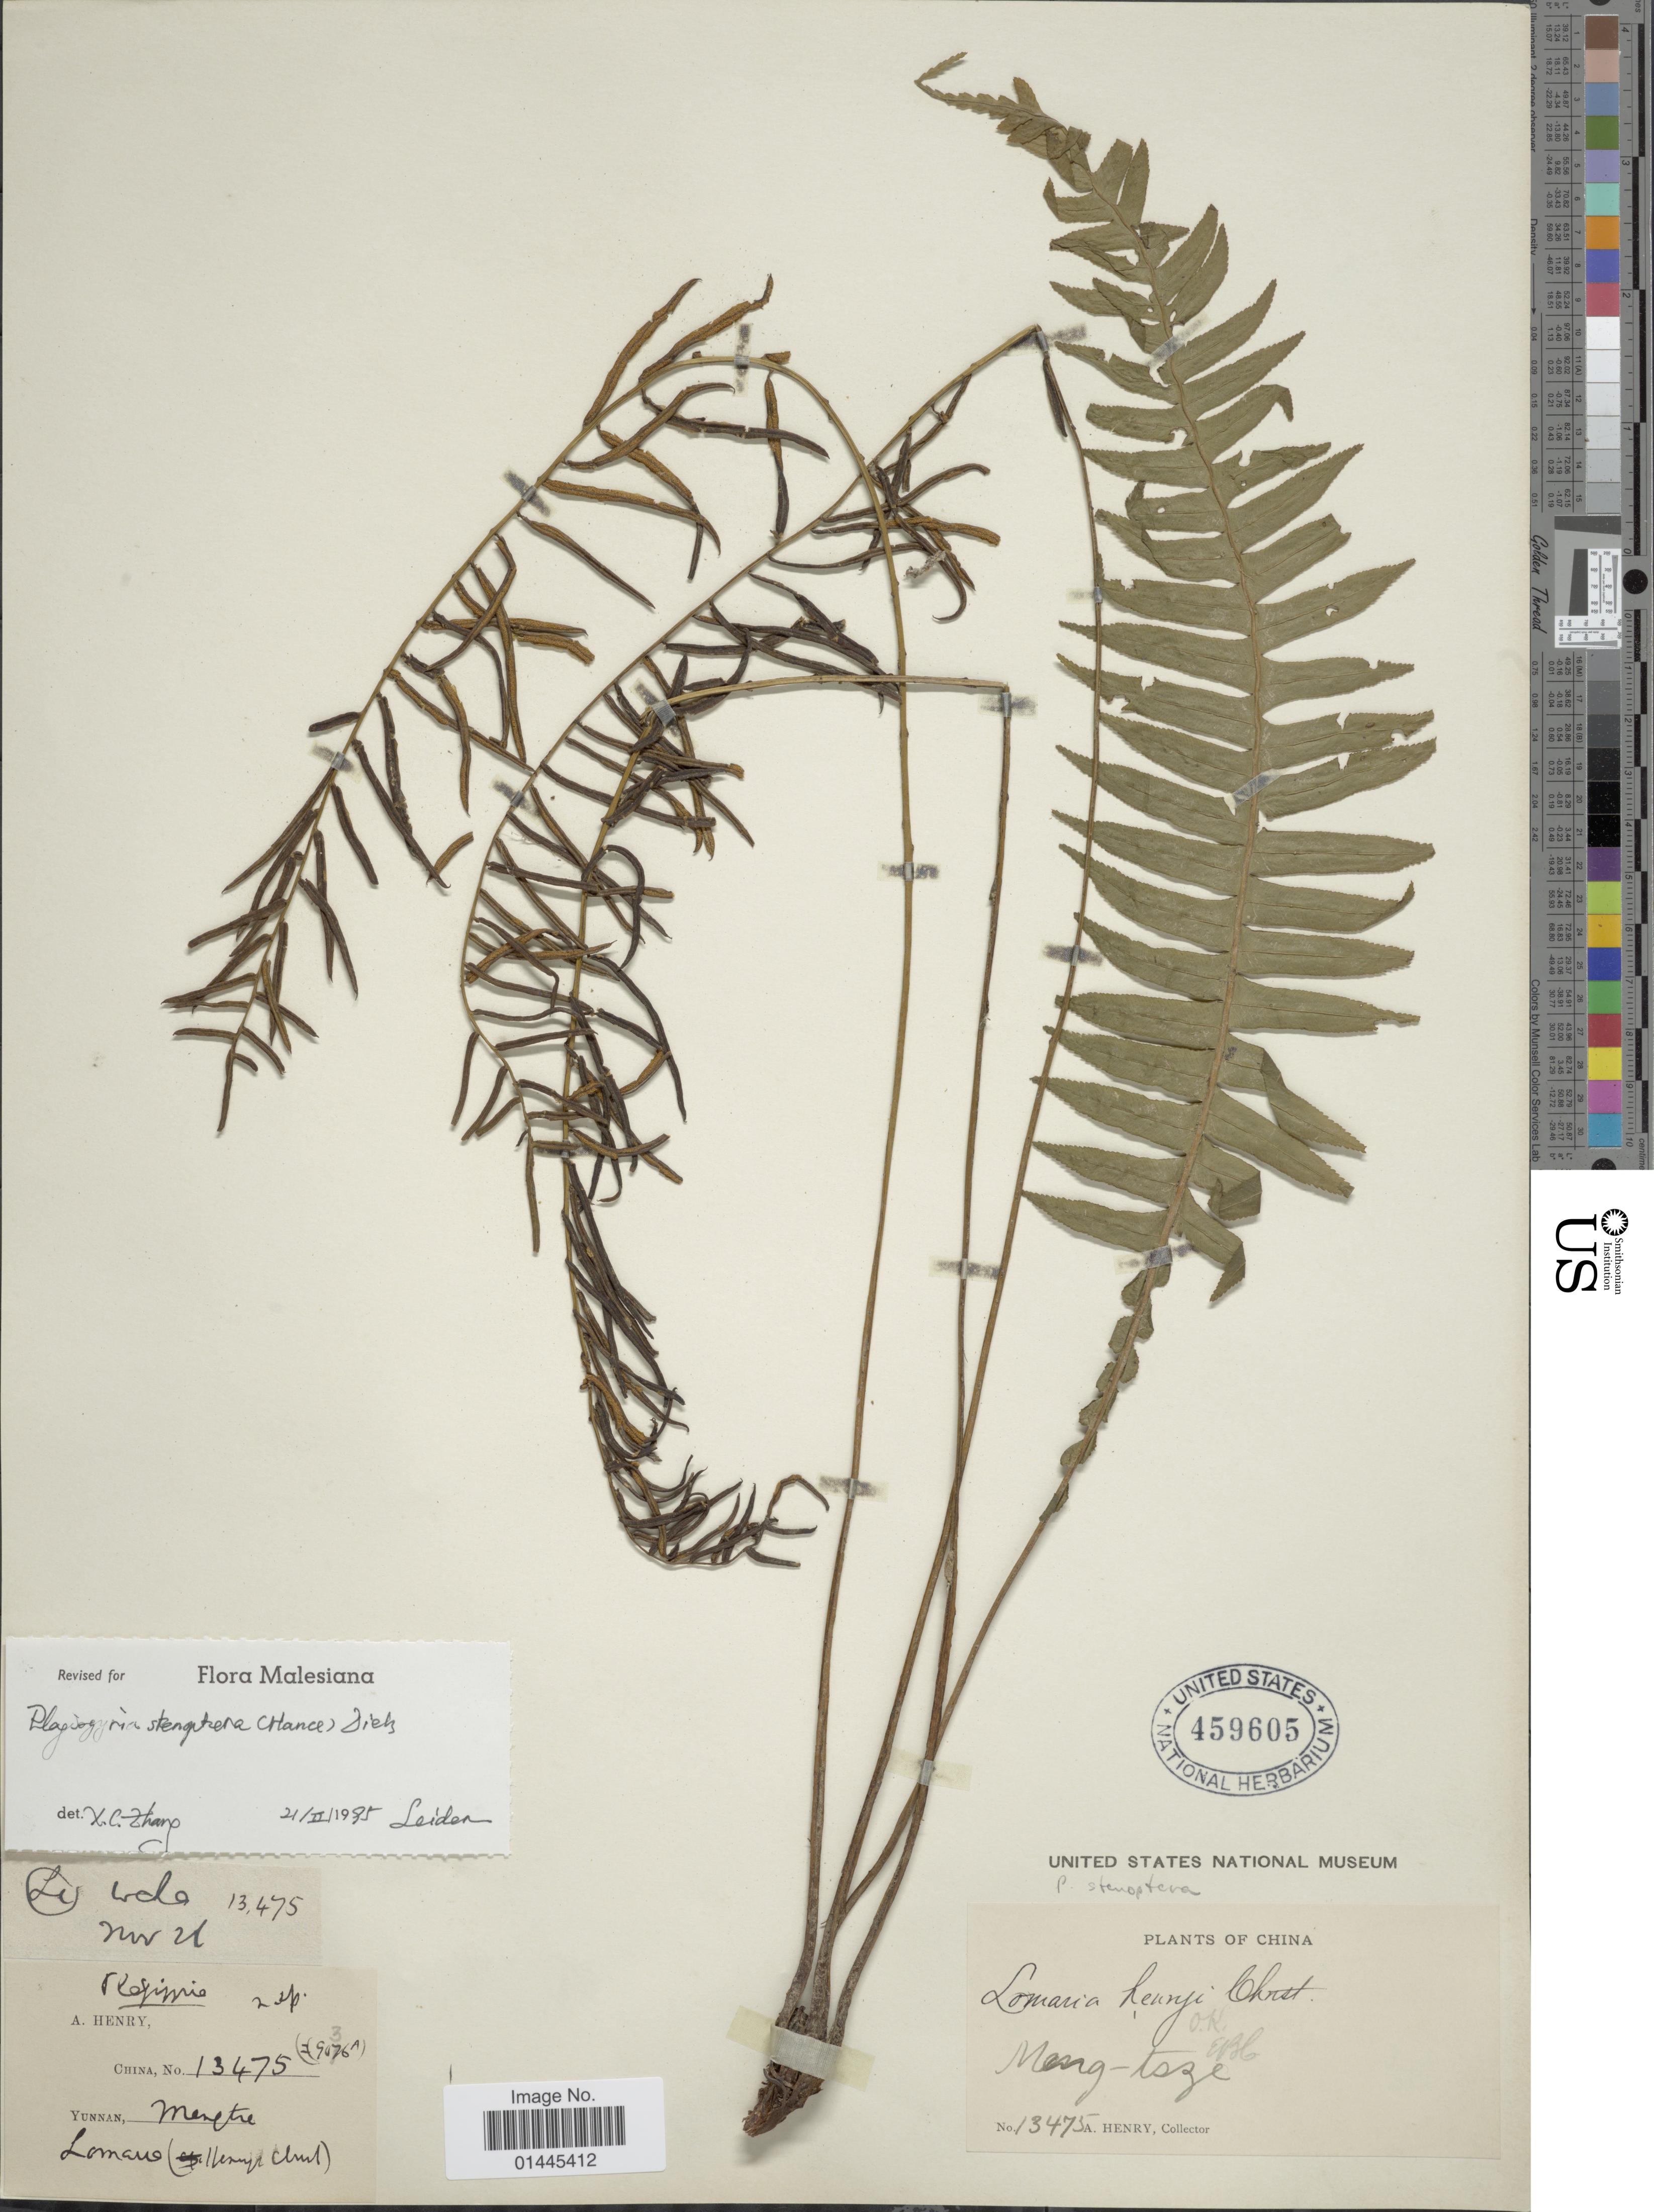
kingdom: Plantae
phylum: Tracheophyta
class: Polypodiopsida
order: Cyatheales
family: Plagiogyriaceae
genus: Plagiogyria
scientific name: Plagiogyria stenoptera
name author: (Hance) Diels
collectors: A. Henry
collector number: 13475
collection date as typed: Nov 21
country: China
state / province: Yunnan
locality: Mengtze. Wa ke. Li.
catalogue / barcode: US 459605